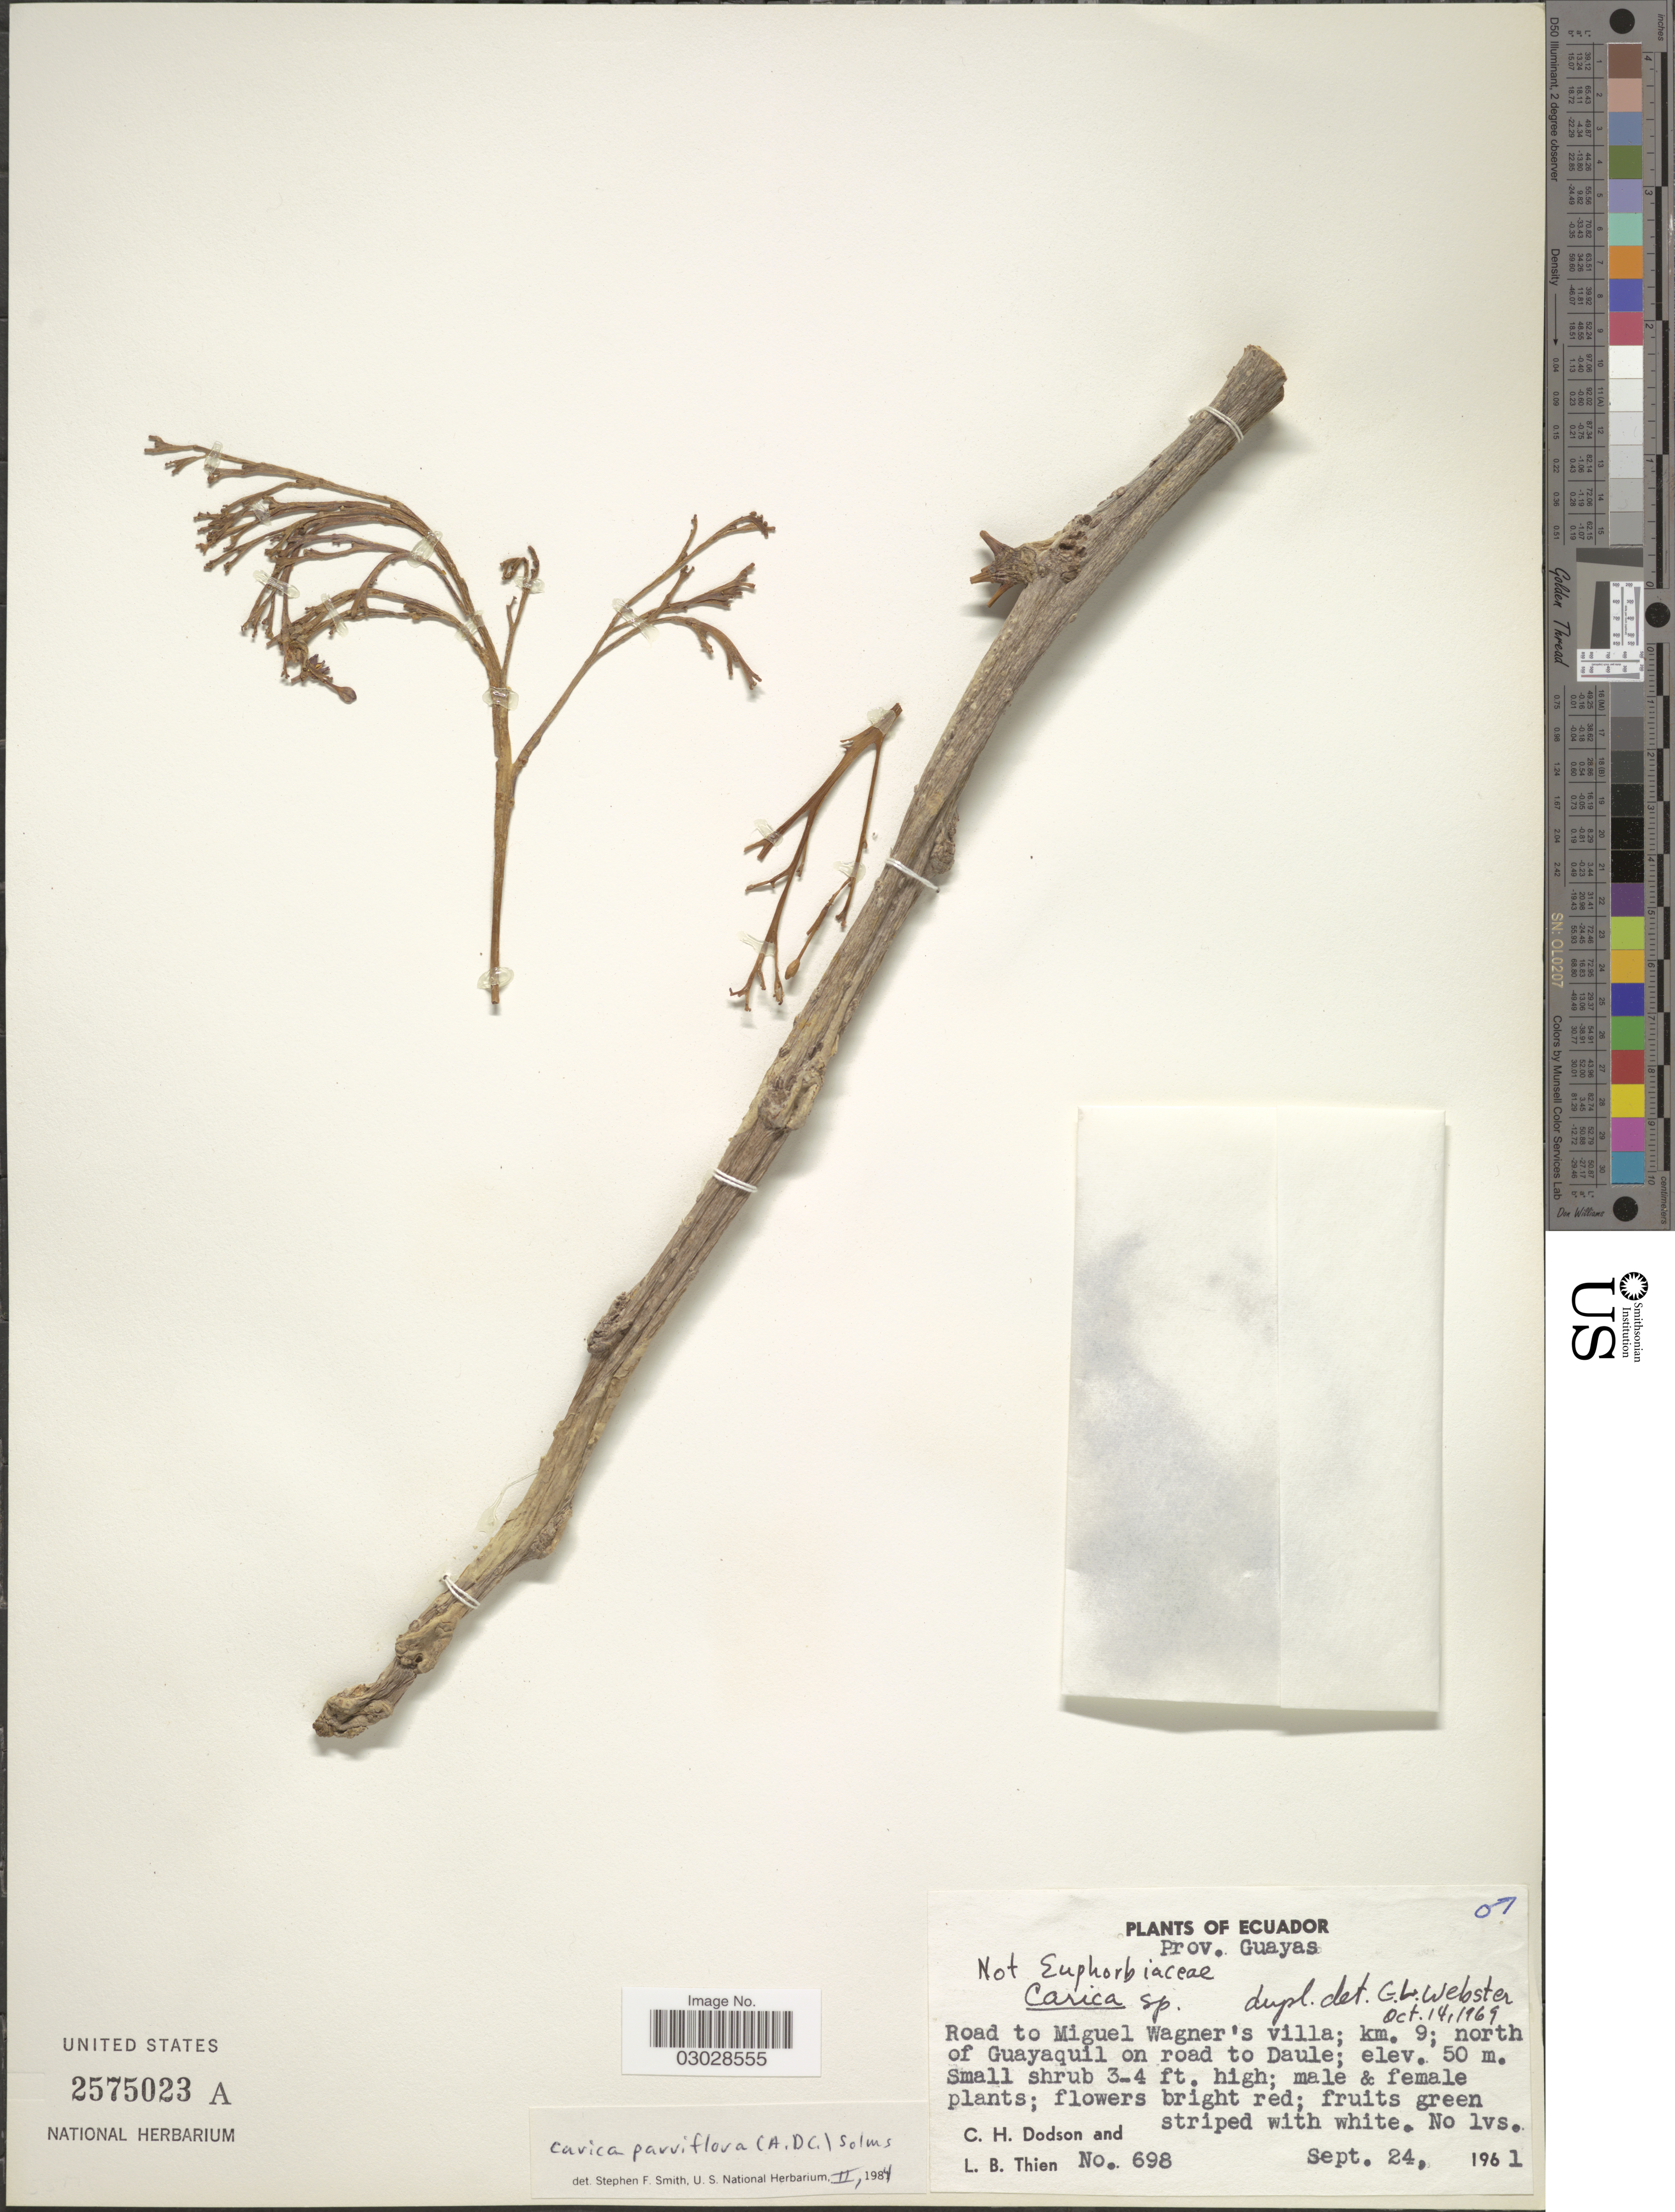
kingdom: Plantae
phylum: Tracheophyta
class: Magnoliopsida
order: Brassicales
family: Caricaceae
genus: Vasconcellea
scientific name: Vasconcellea parviflora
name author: A. DC.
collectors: C. H. Dodson & L. Thien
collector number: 698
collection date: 1961-09-24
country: Ecuador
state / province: Guayas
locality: Road to Miguel Wagner's villa; km. 9; north of Guayaquil on road to Daule.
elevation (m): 50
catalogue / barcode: US 2575023A